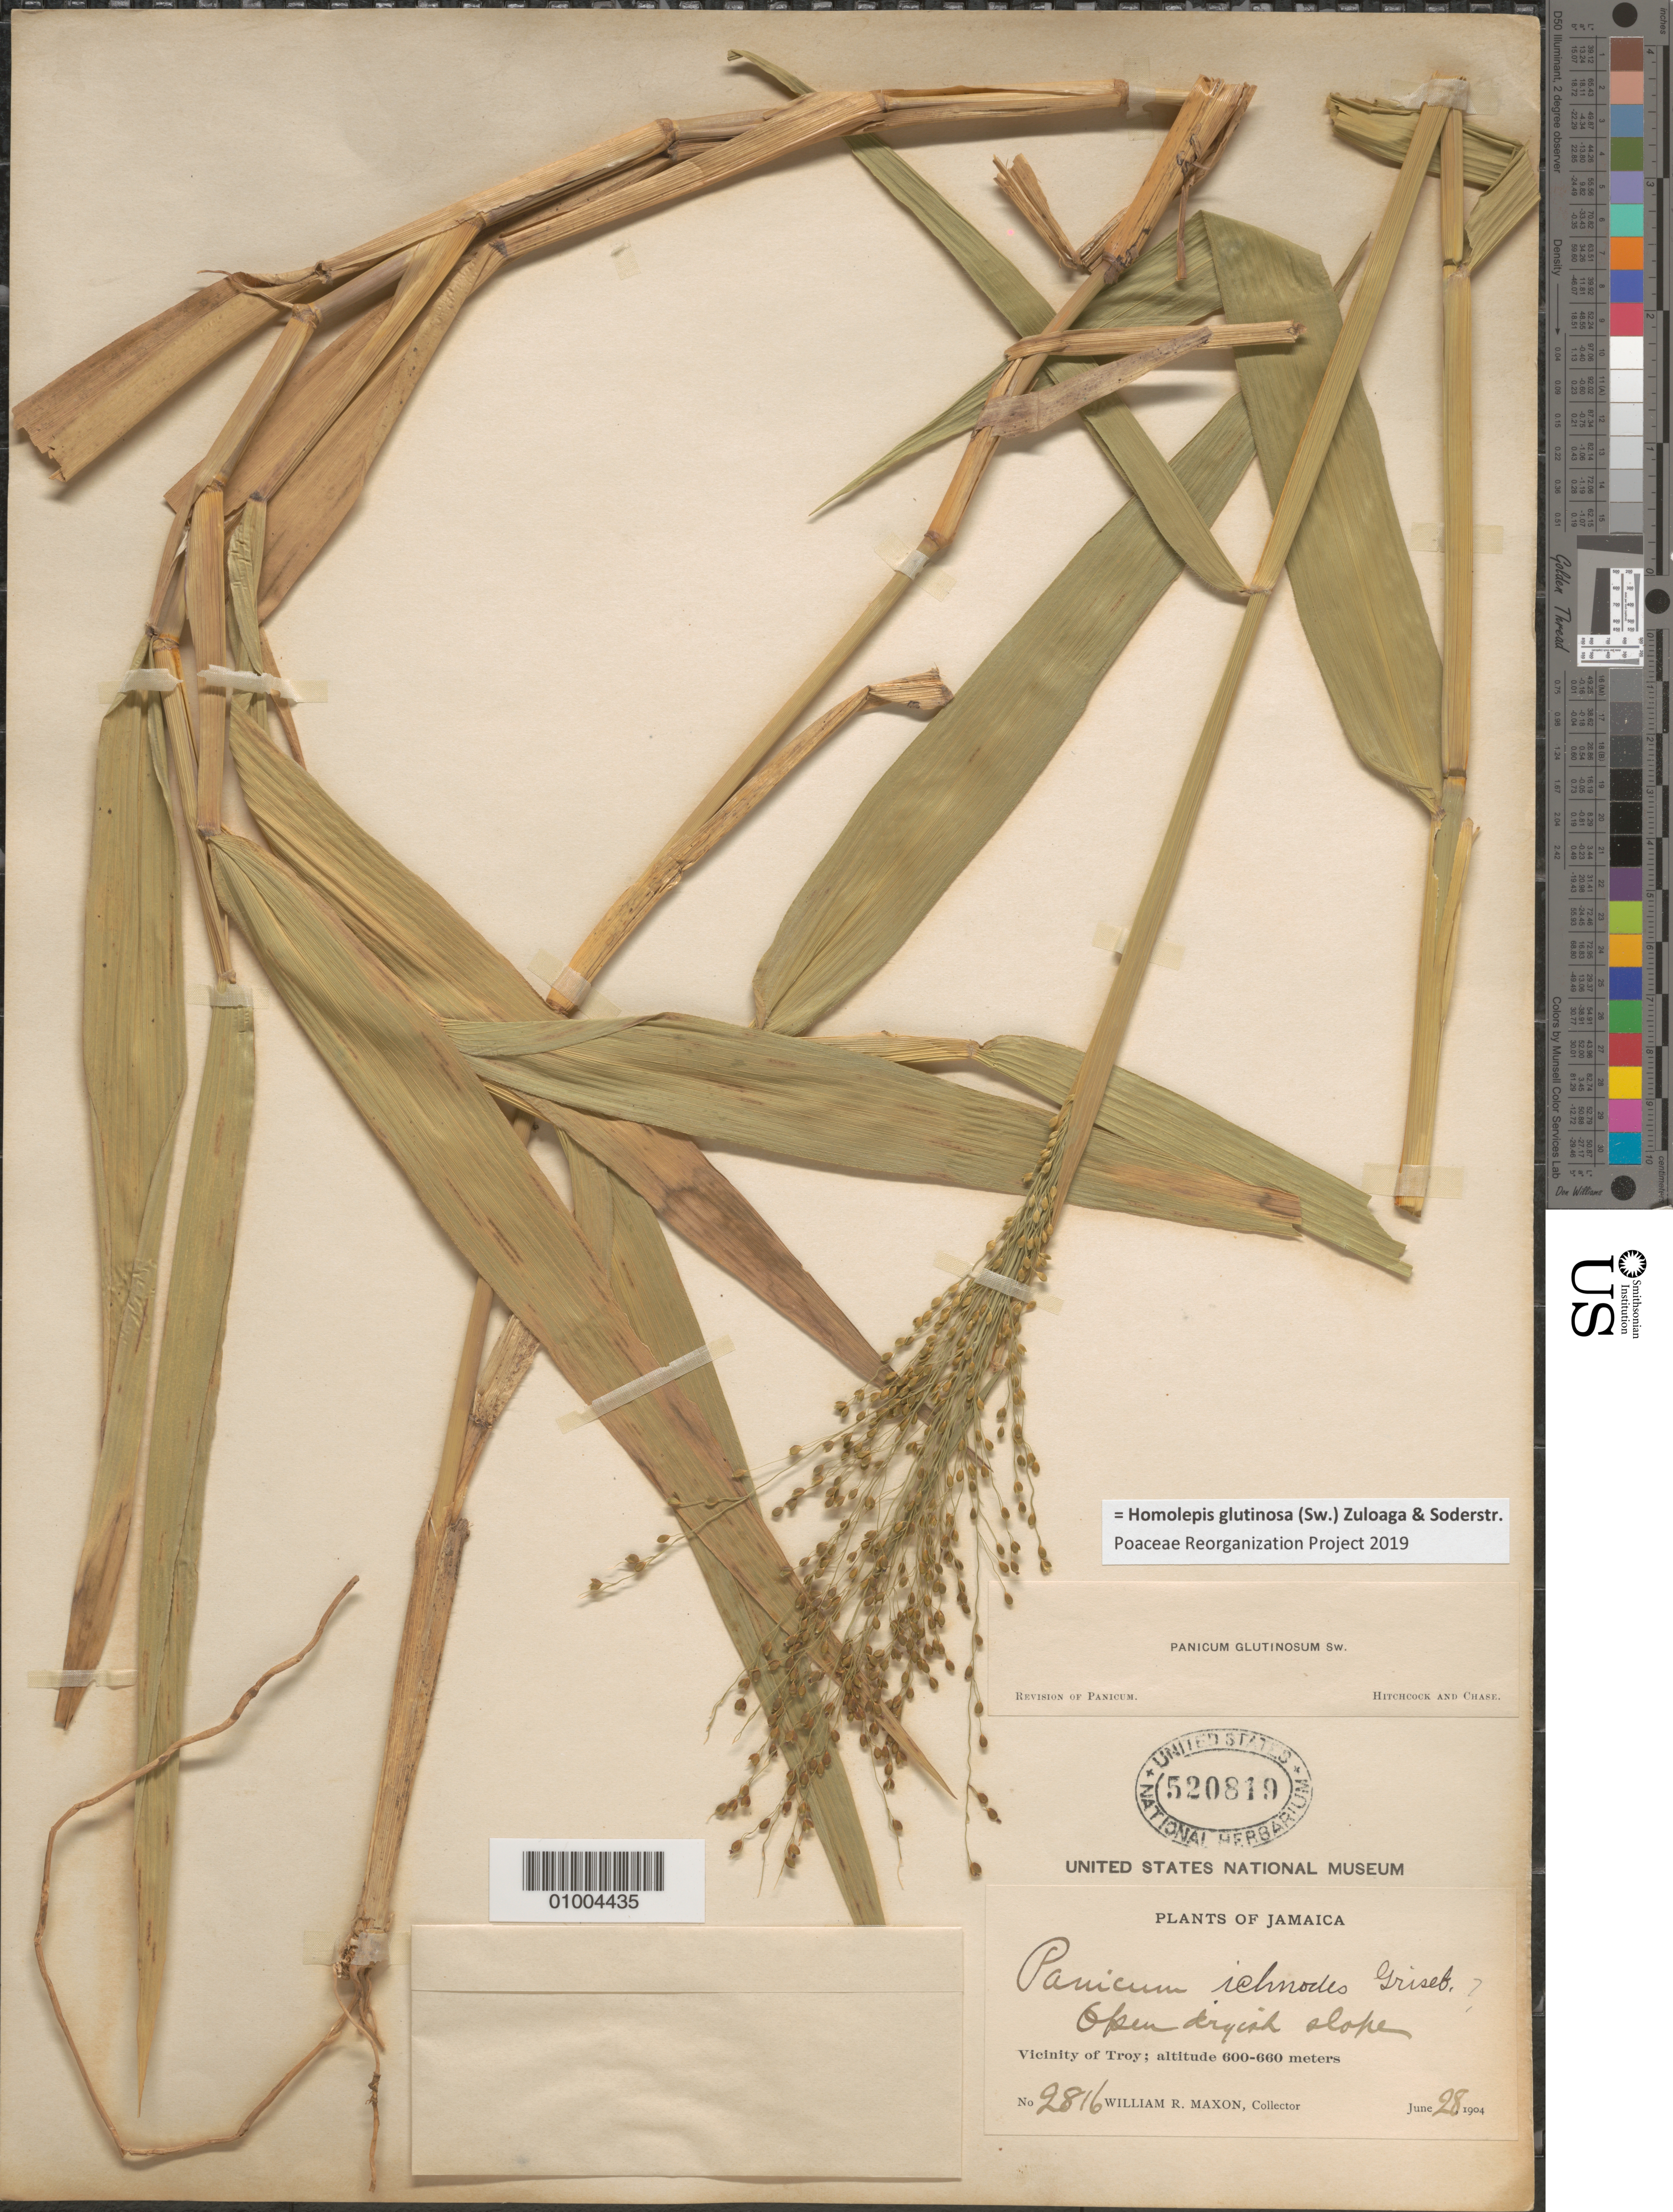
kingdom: Plantae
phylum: Tracheophyta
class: Liliopsida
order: Poales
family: Poaceae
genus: Homolepis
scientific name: Homolepis glutinosa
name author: (Sw.) Zuloaga & Soderstr.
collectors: W. R. Maxon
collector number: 2816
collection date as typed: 28 Jun 1904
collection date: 1904-06-28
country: Jamaica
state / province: Trelawny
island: Jamaica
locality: Troy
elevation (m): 600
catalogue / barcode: US 520819